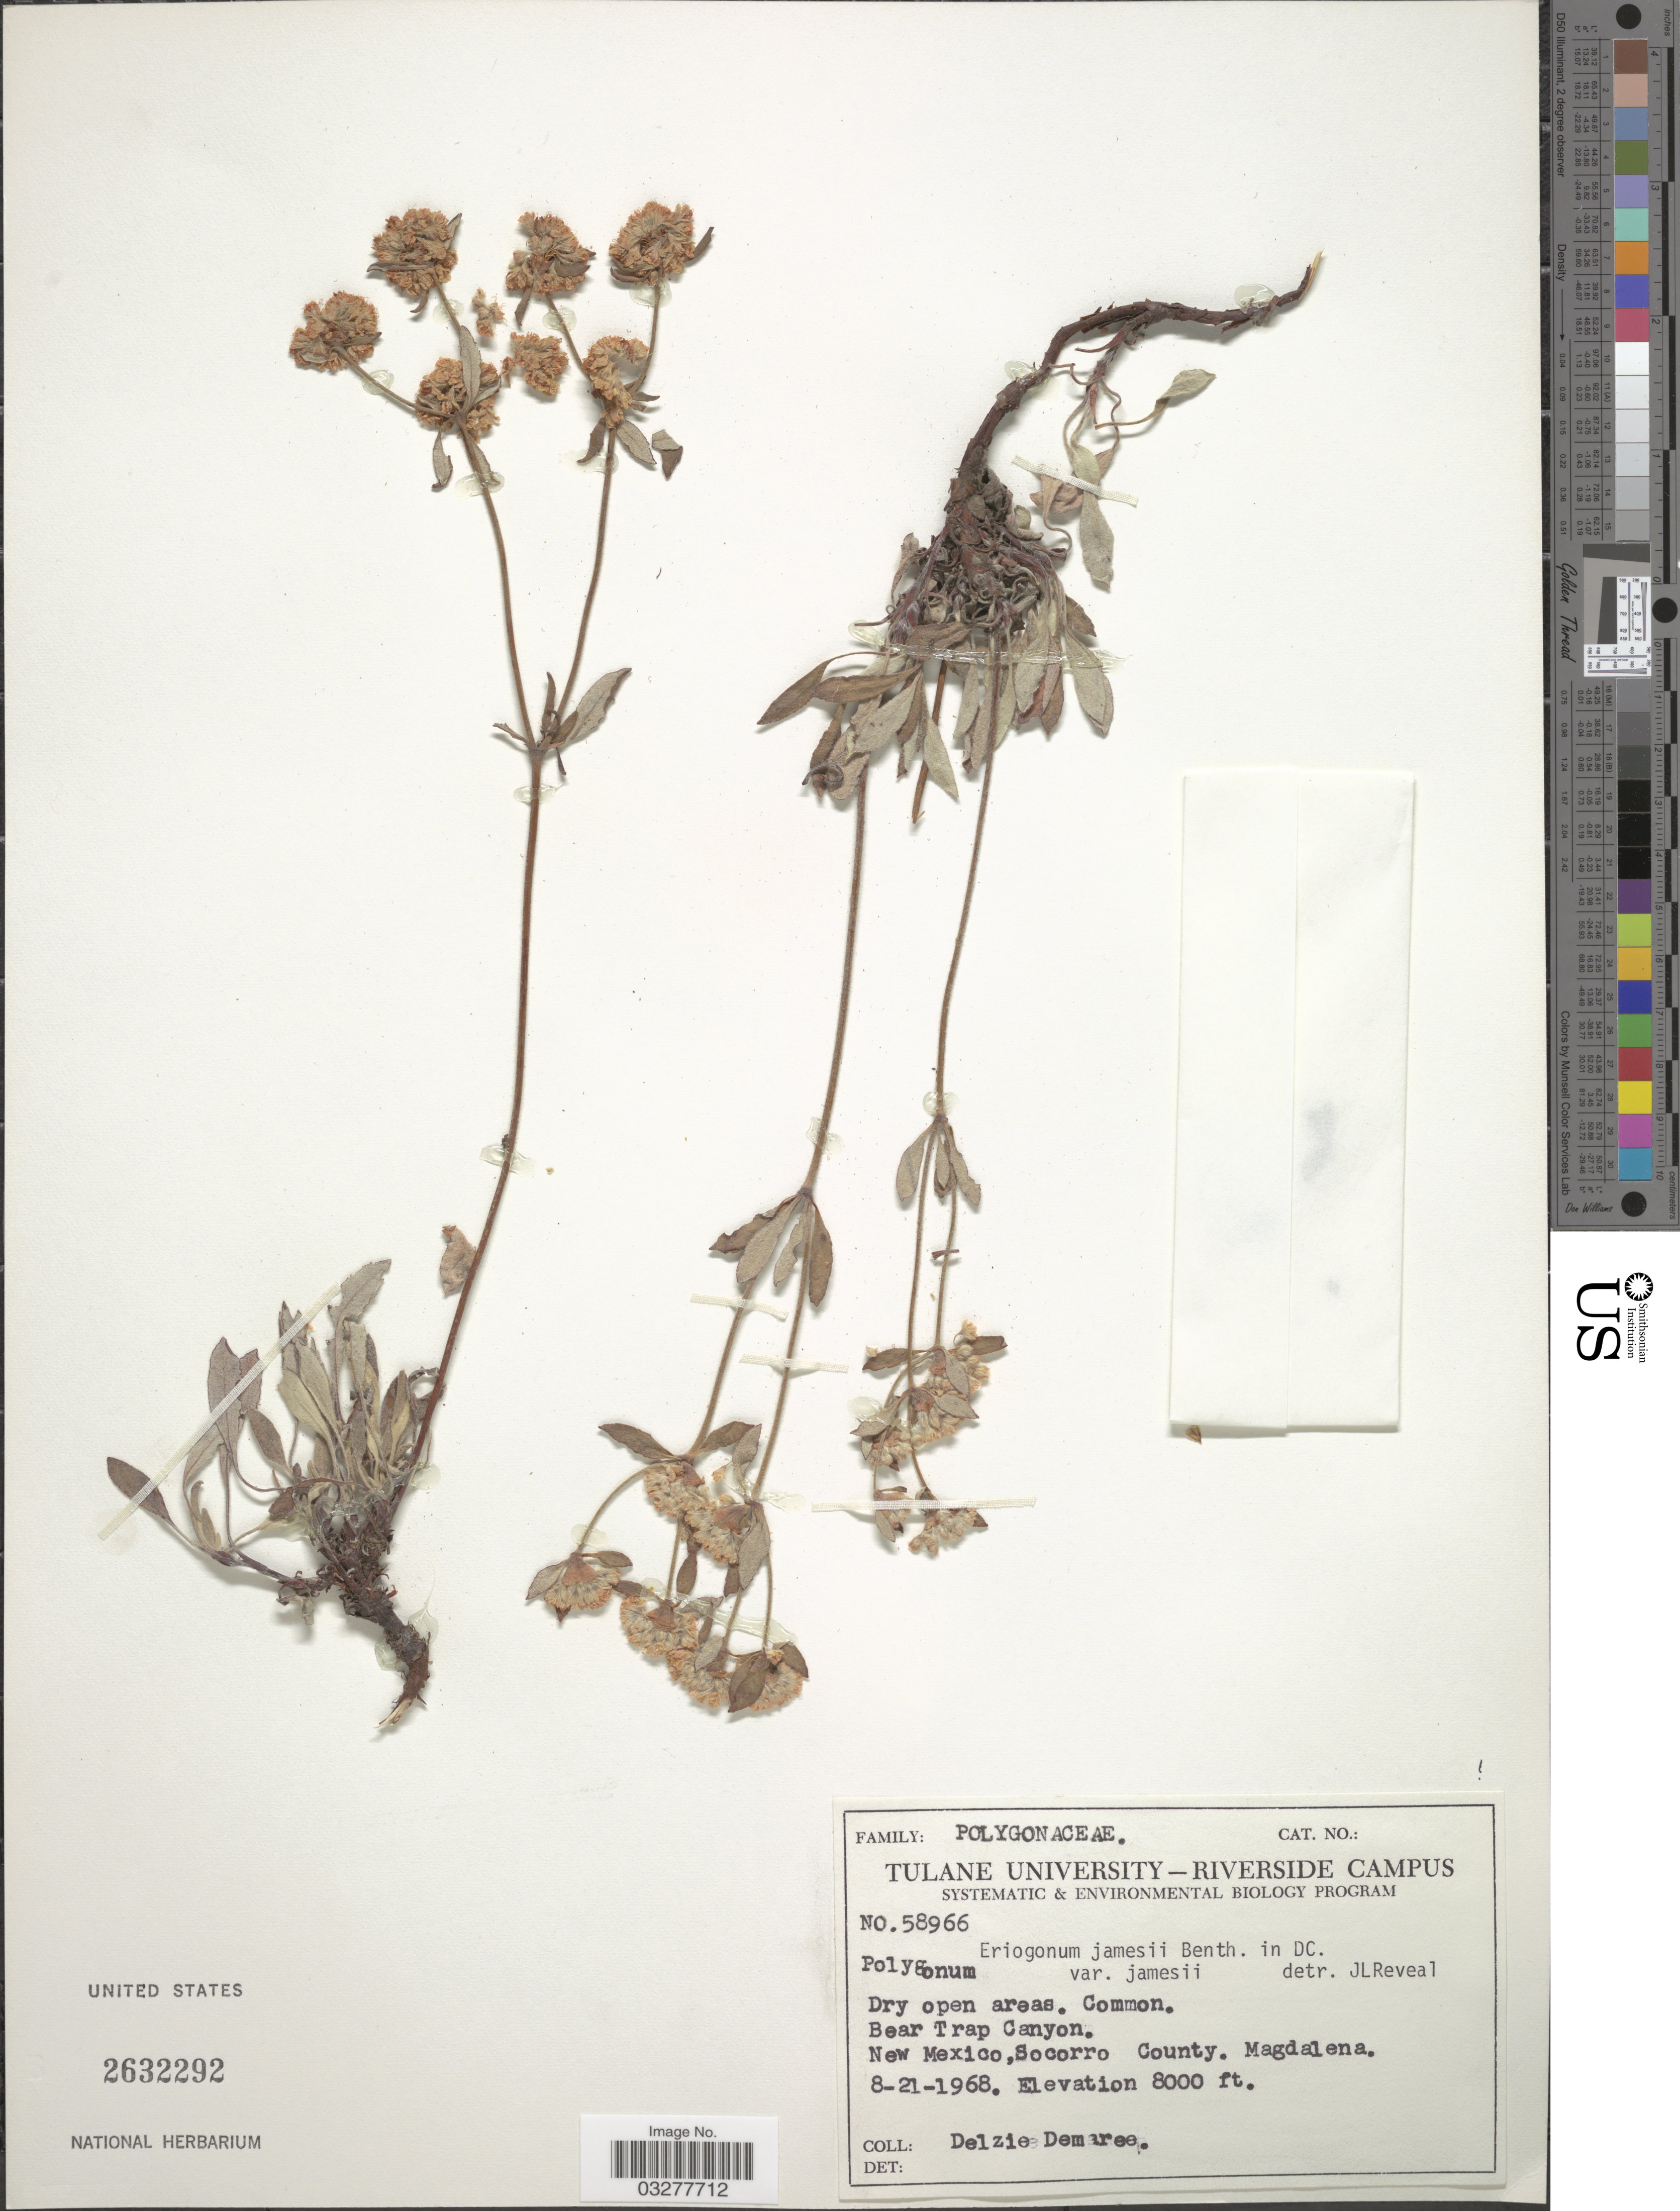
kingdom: Plantae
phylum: Tracheophyta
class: Magnoliopsida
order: Caryophyllales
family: Polygonaceae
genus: Eriogonum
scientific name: Eriogonum jonesii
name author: S. Watson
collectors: D. Demaree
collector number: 58966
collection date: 1968-08-21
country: United States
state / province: New Mexico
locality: Bear Trap Canyon. Socorro County. Magdalena.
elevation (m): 2438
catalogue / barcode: US 2632292